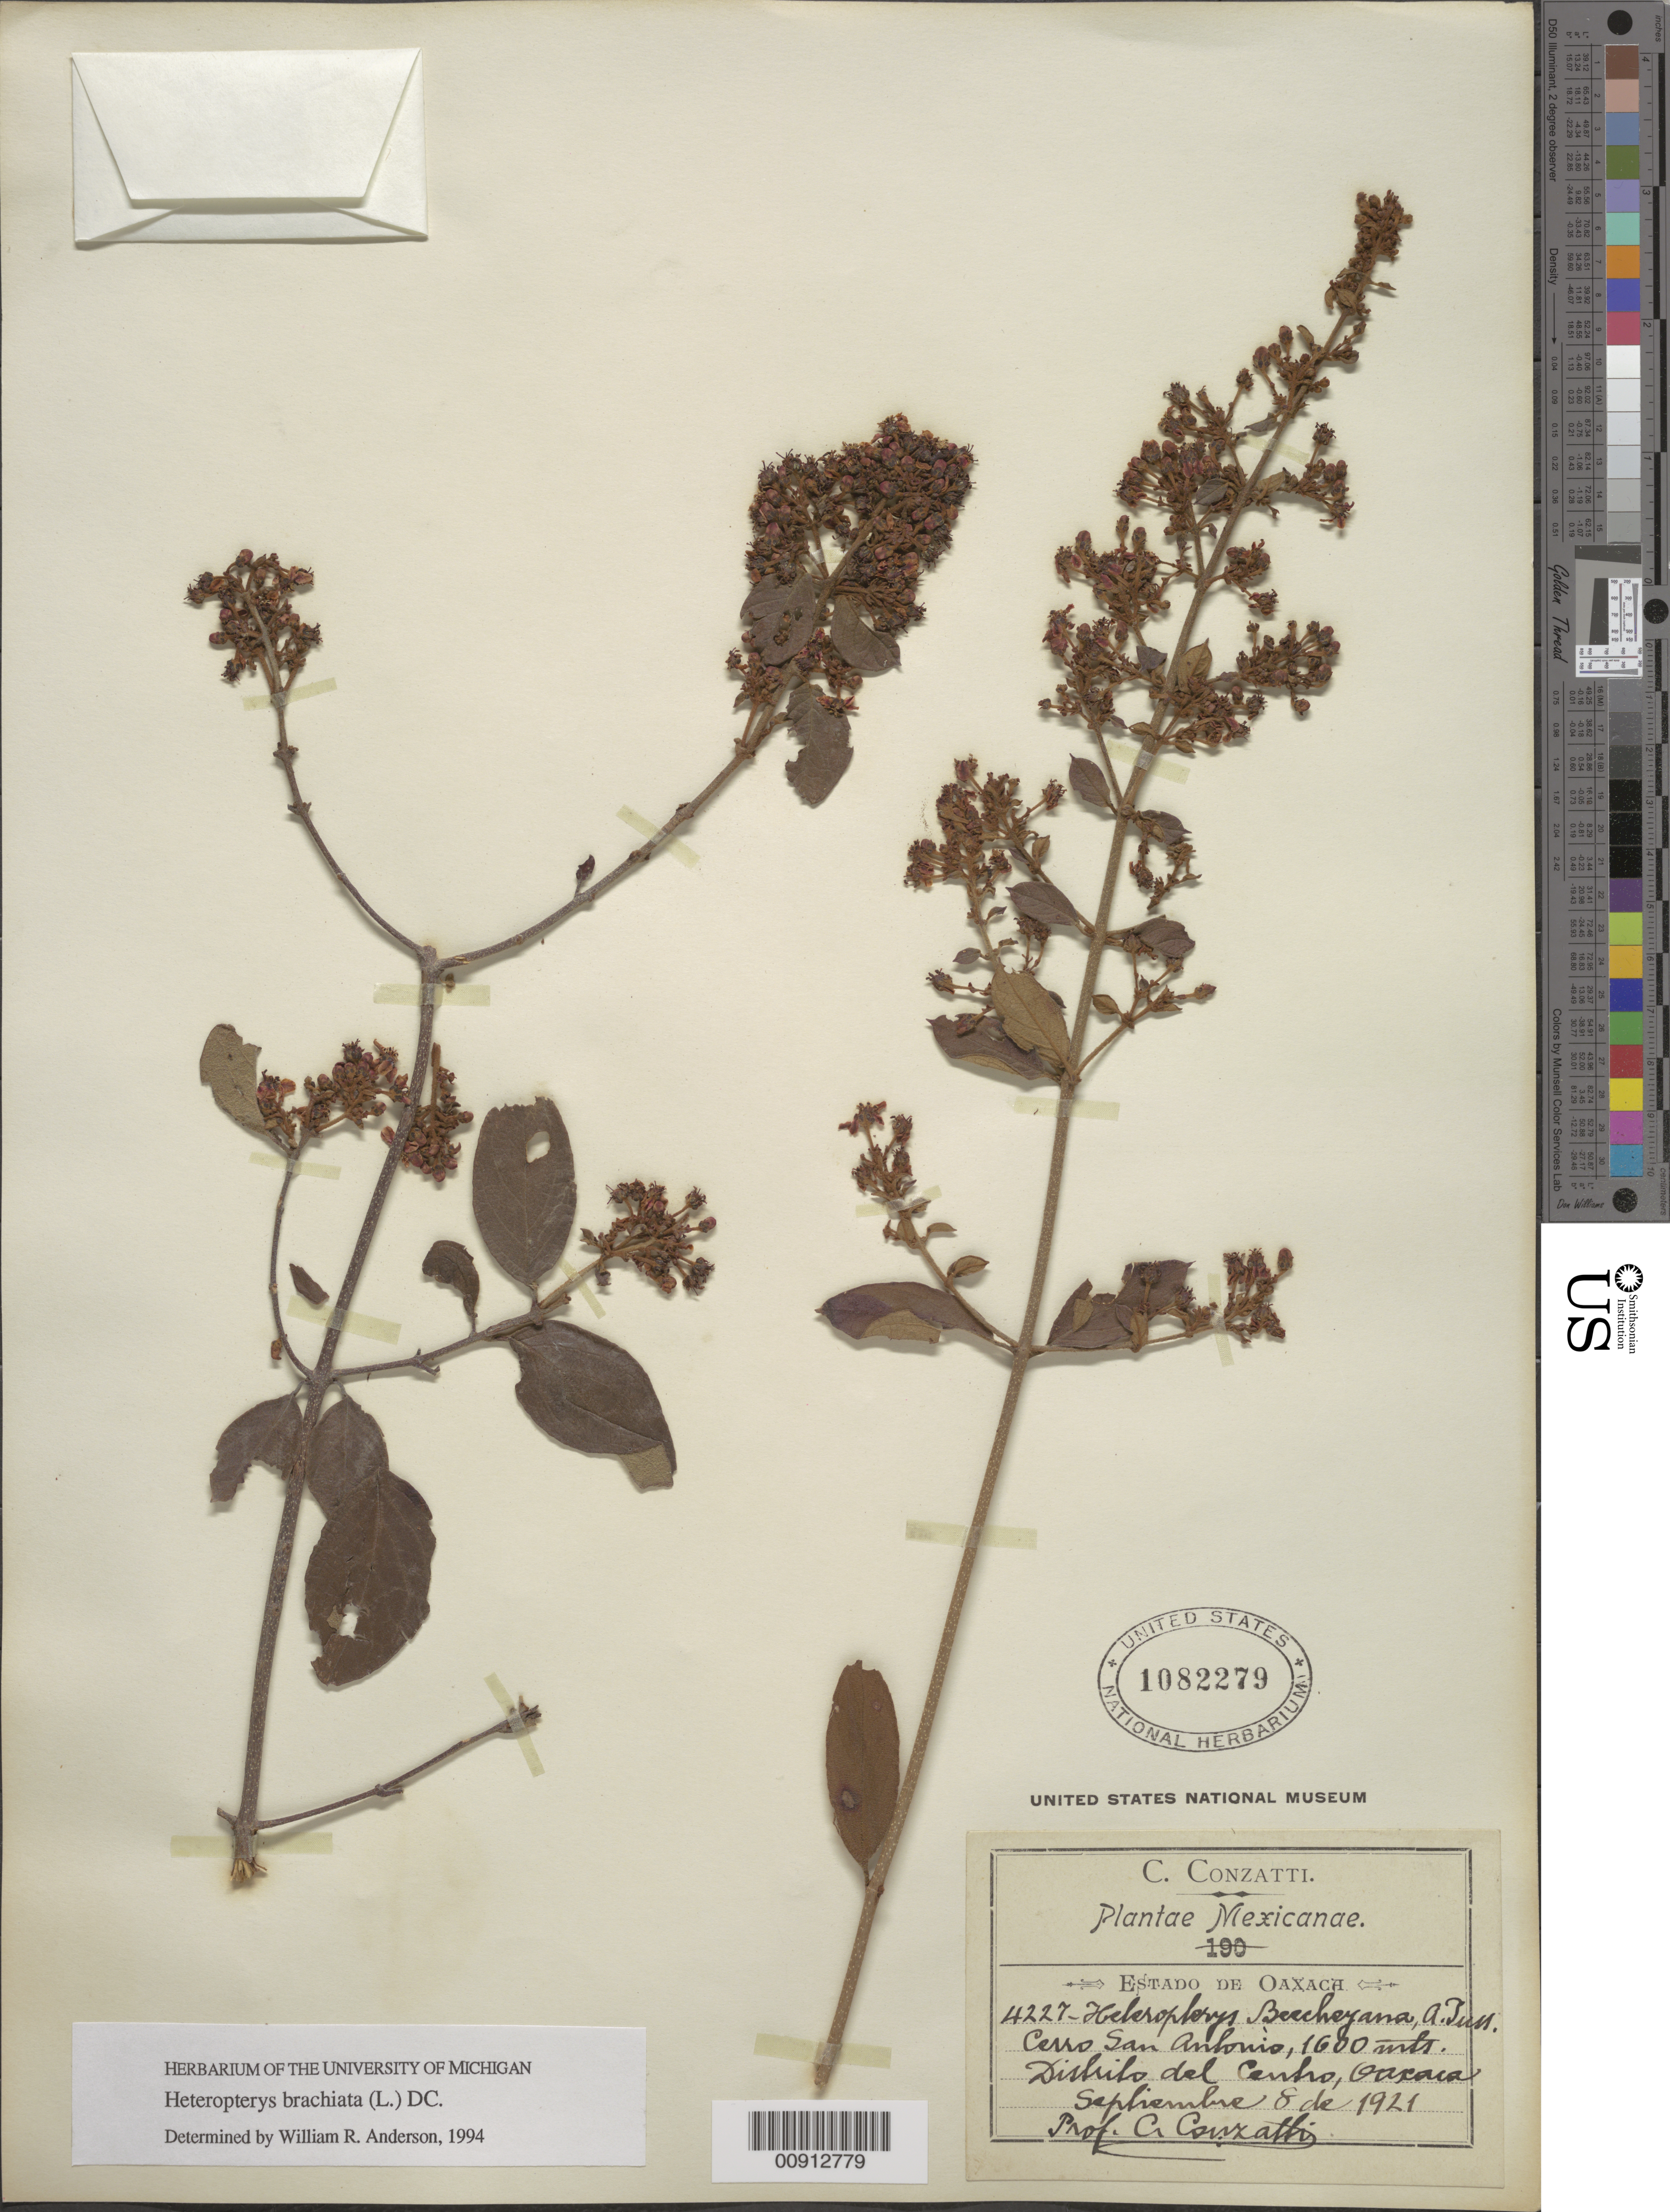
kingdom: Plantae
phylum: Tracheophyta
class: Magnoliopsida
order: Malpighiales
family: Malpighiaceae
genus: Heteropterys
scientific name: Heteropterys brachiata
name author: (L.) DC.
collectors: C. Conzatti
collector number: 4727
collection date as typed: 08 Sep 1921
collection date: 1921-09-08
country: Mexico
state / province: Oaxaca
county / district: Centro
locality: Cerro San Antonio. Distrito del Centro, Oaxaca.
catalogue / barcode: US 1082279